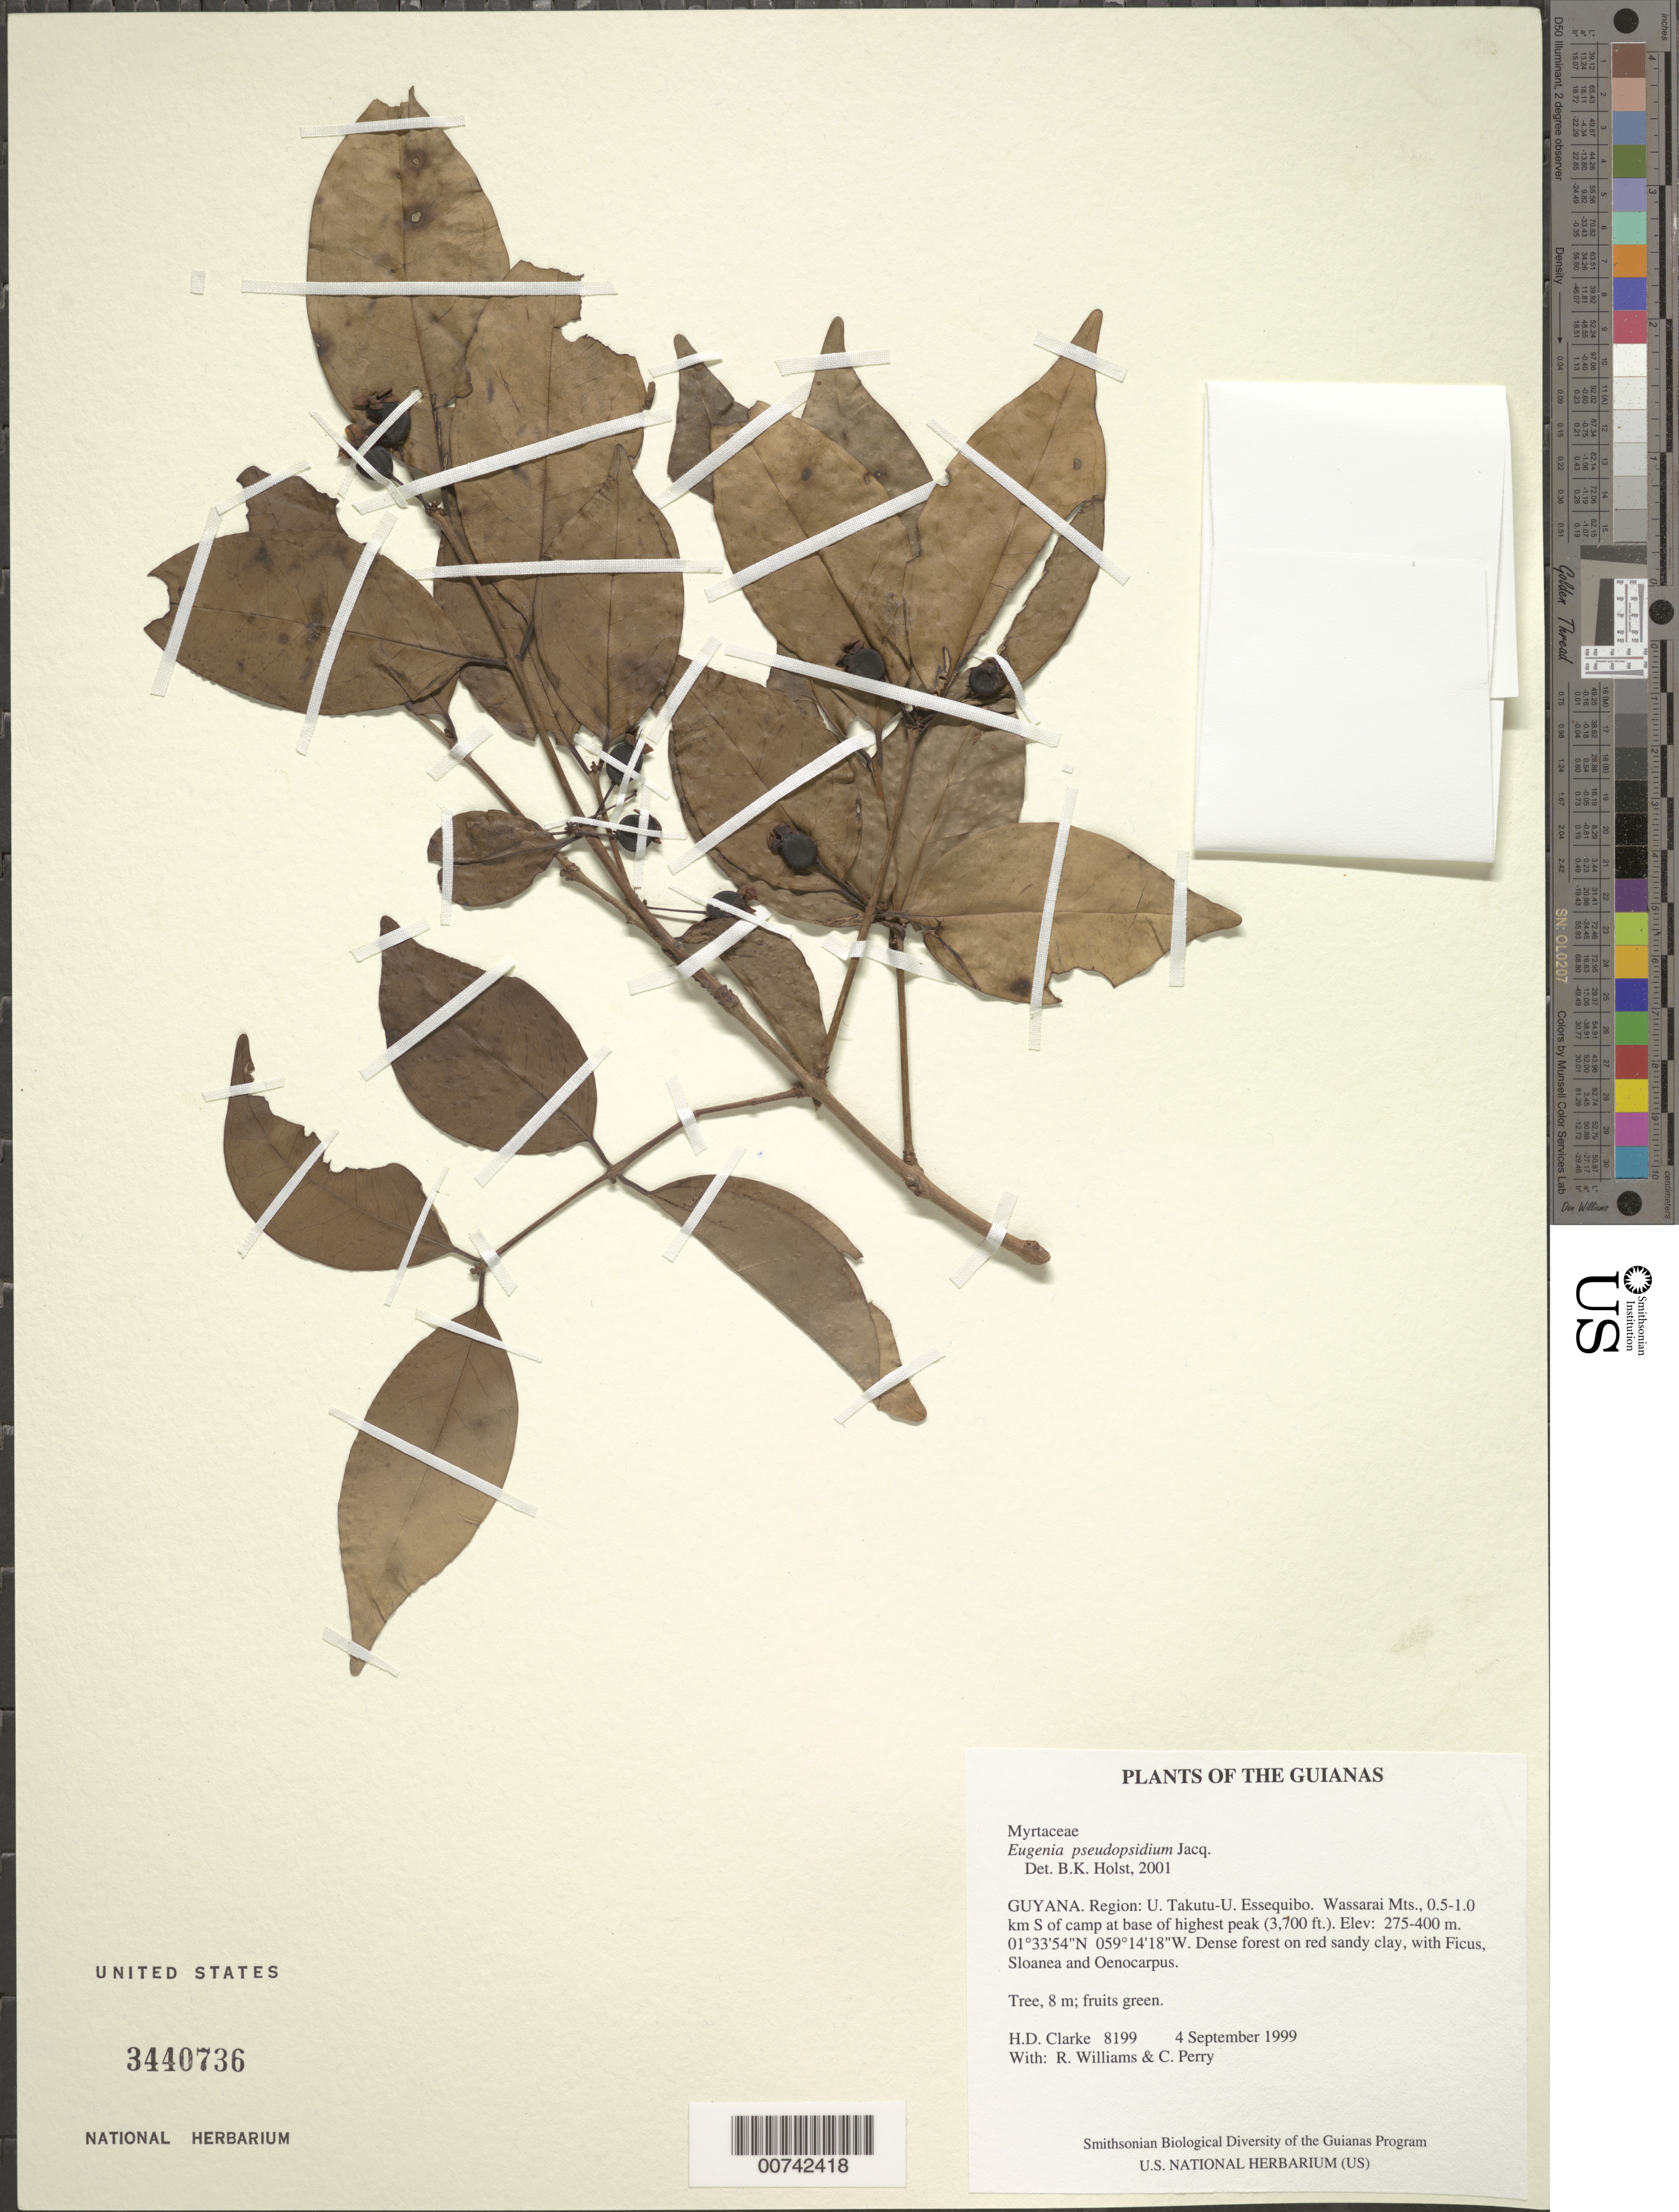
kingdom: Plantae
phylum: Tracheophyta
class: Magnoliopsida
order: Myrtales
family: Myrtaceae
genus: Eugenia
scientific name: Eugenia pseudopsidium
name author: Jacq.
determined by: Holst, Bruce K.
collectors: H. D. Clarke, R. Williams & C. Perry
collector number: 8199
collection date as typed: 4 September 1999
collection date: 1999-09-04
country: Guyana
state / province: U. Takutu-U. Essequibo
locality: Wassarai Mts., 0.5-1.0 km S of camp at base of highest peak (3,700 ft.)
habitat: Dense forest on red sandy clay, with Ficus, Sloanea and Oenocarpus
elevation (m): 275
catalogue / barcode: US 3440736